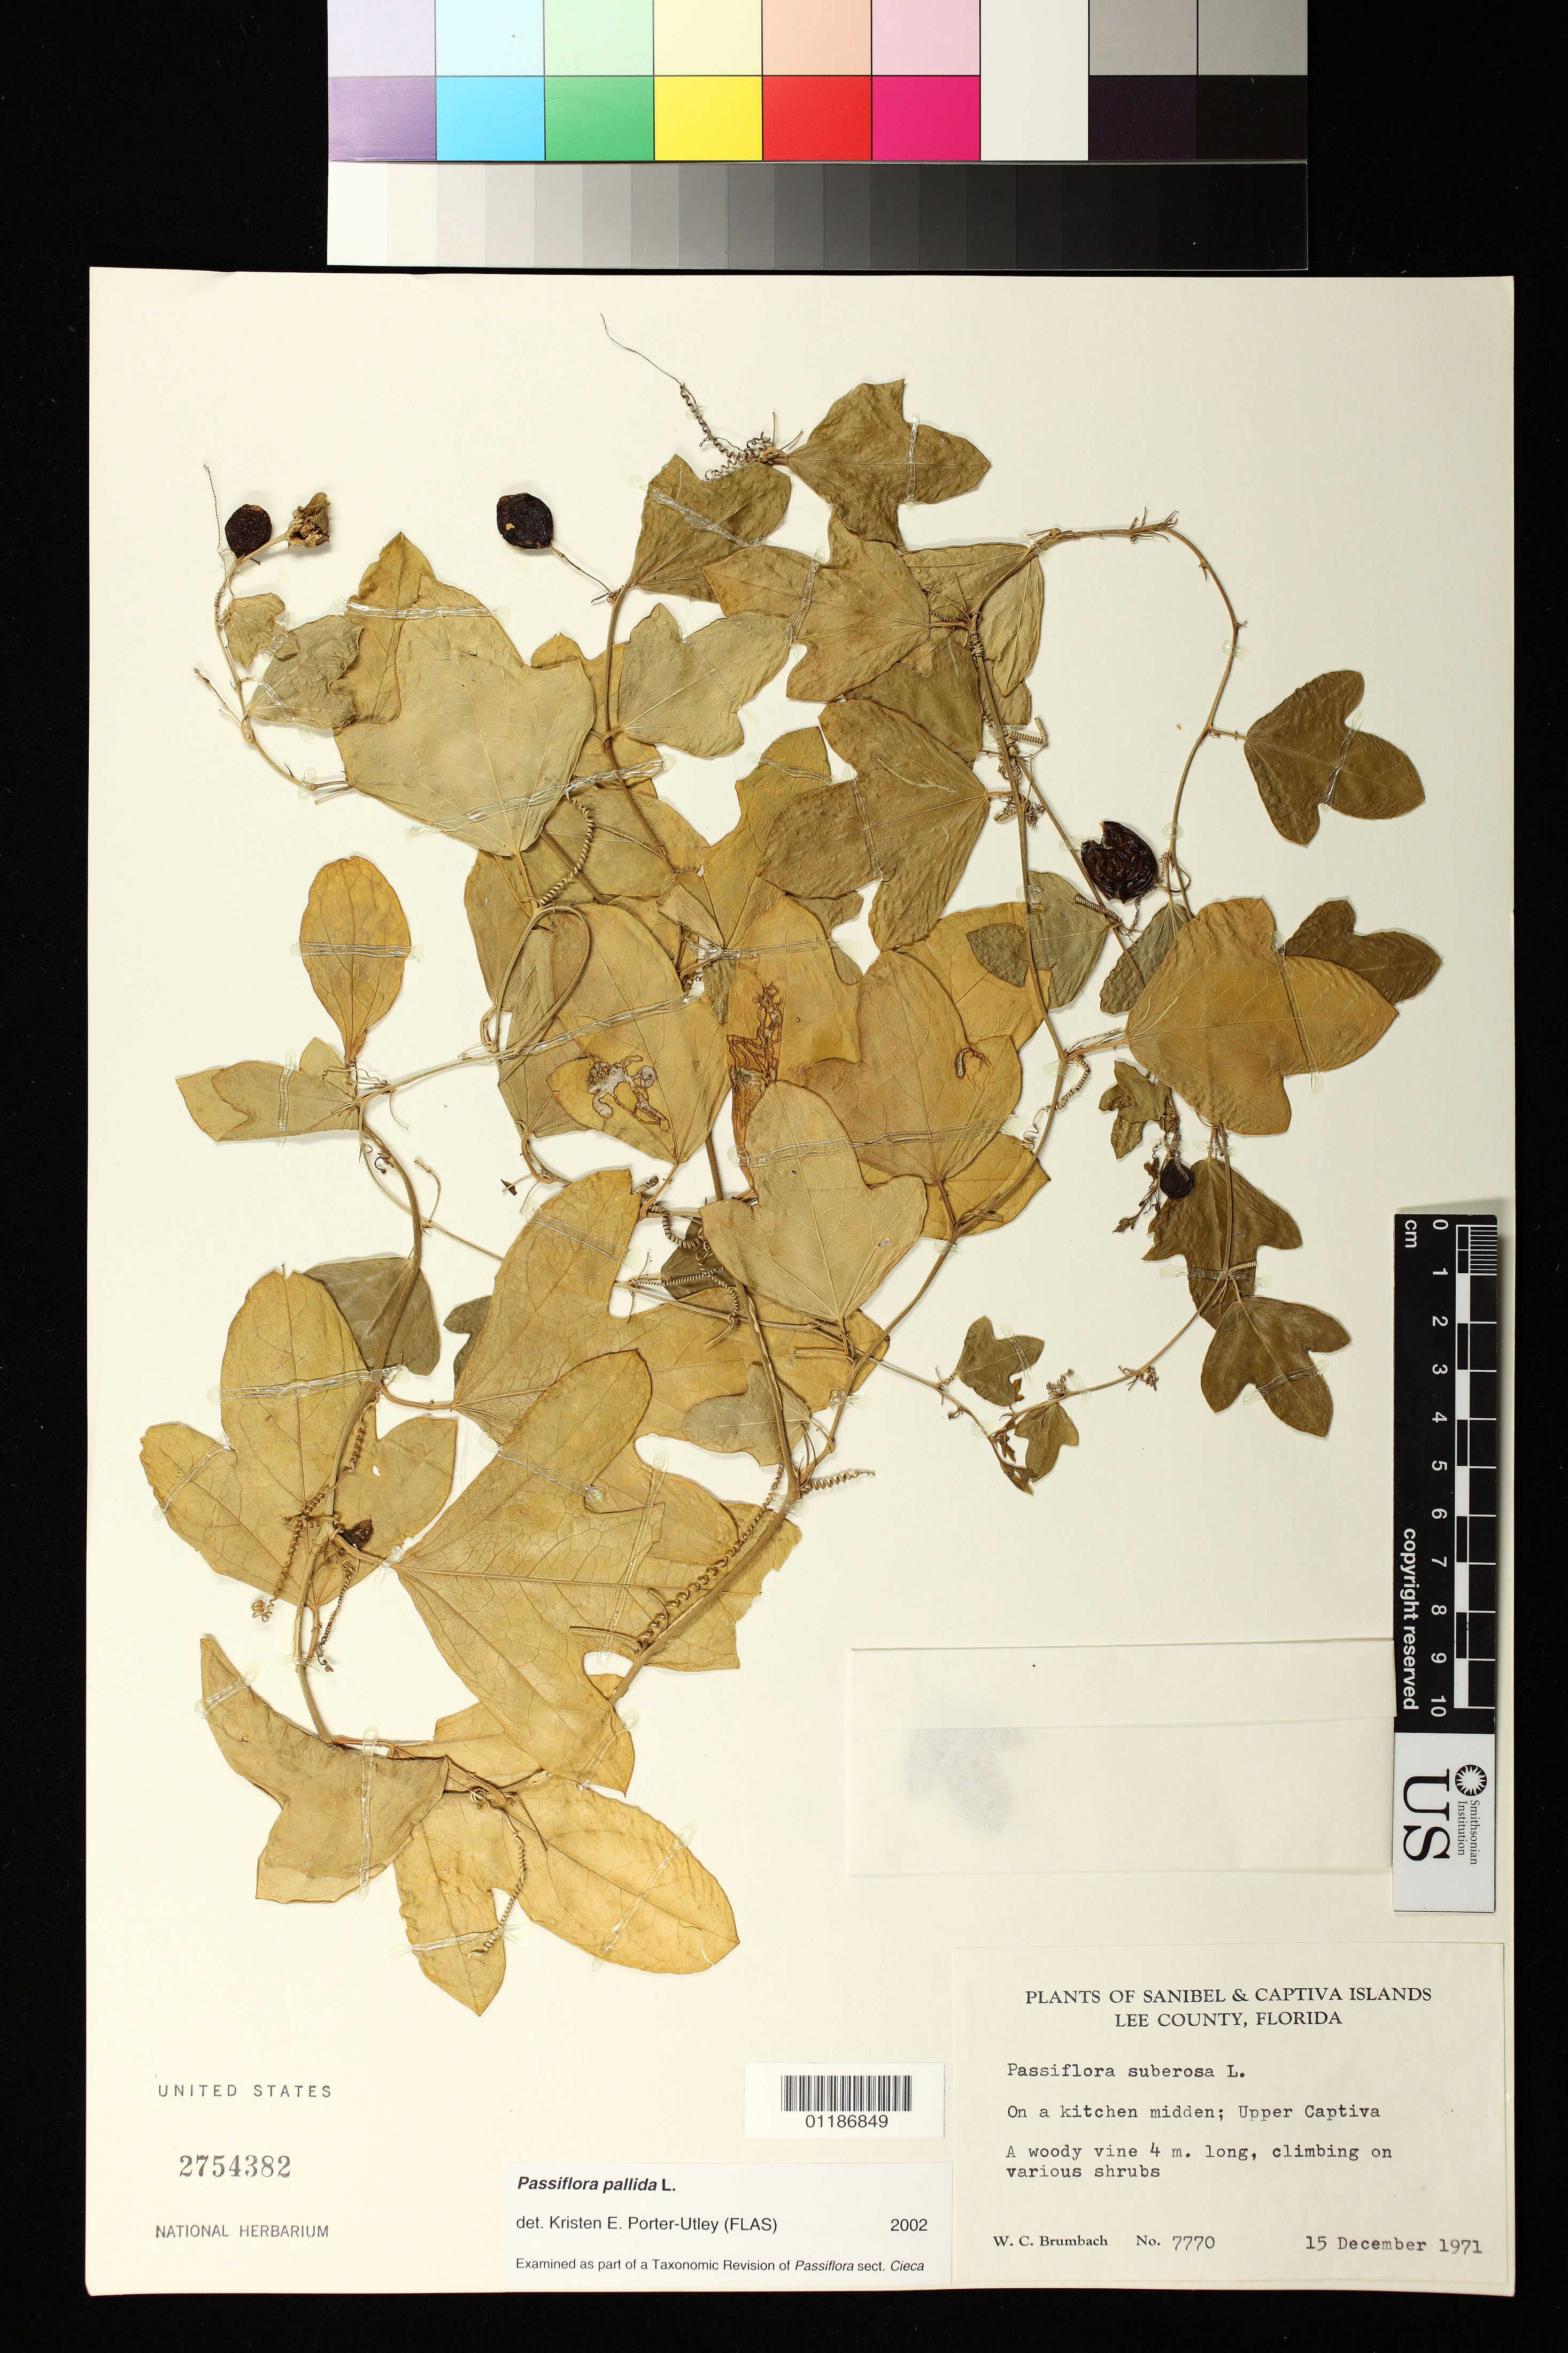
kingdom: Plantae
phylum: Tracheophyta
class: Magnoliopsida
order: Malpighiales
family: Passifloraceae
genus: Passiflora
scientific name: Passiflora pallida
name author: L.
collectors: W. C. Brumbach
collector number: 7770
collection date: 1971-12-15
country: United States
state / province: Florida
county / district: Lee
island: Captiva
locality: On a kitchen midden, upper Captiva Island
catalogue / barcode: US 2754382